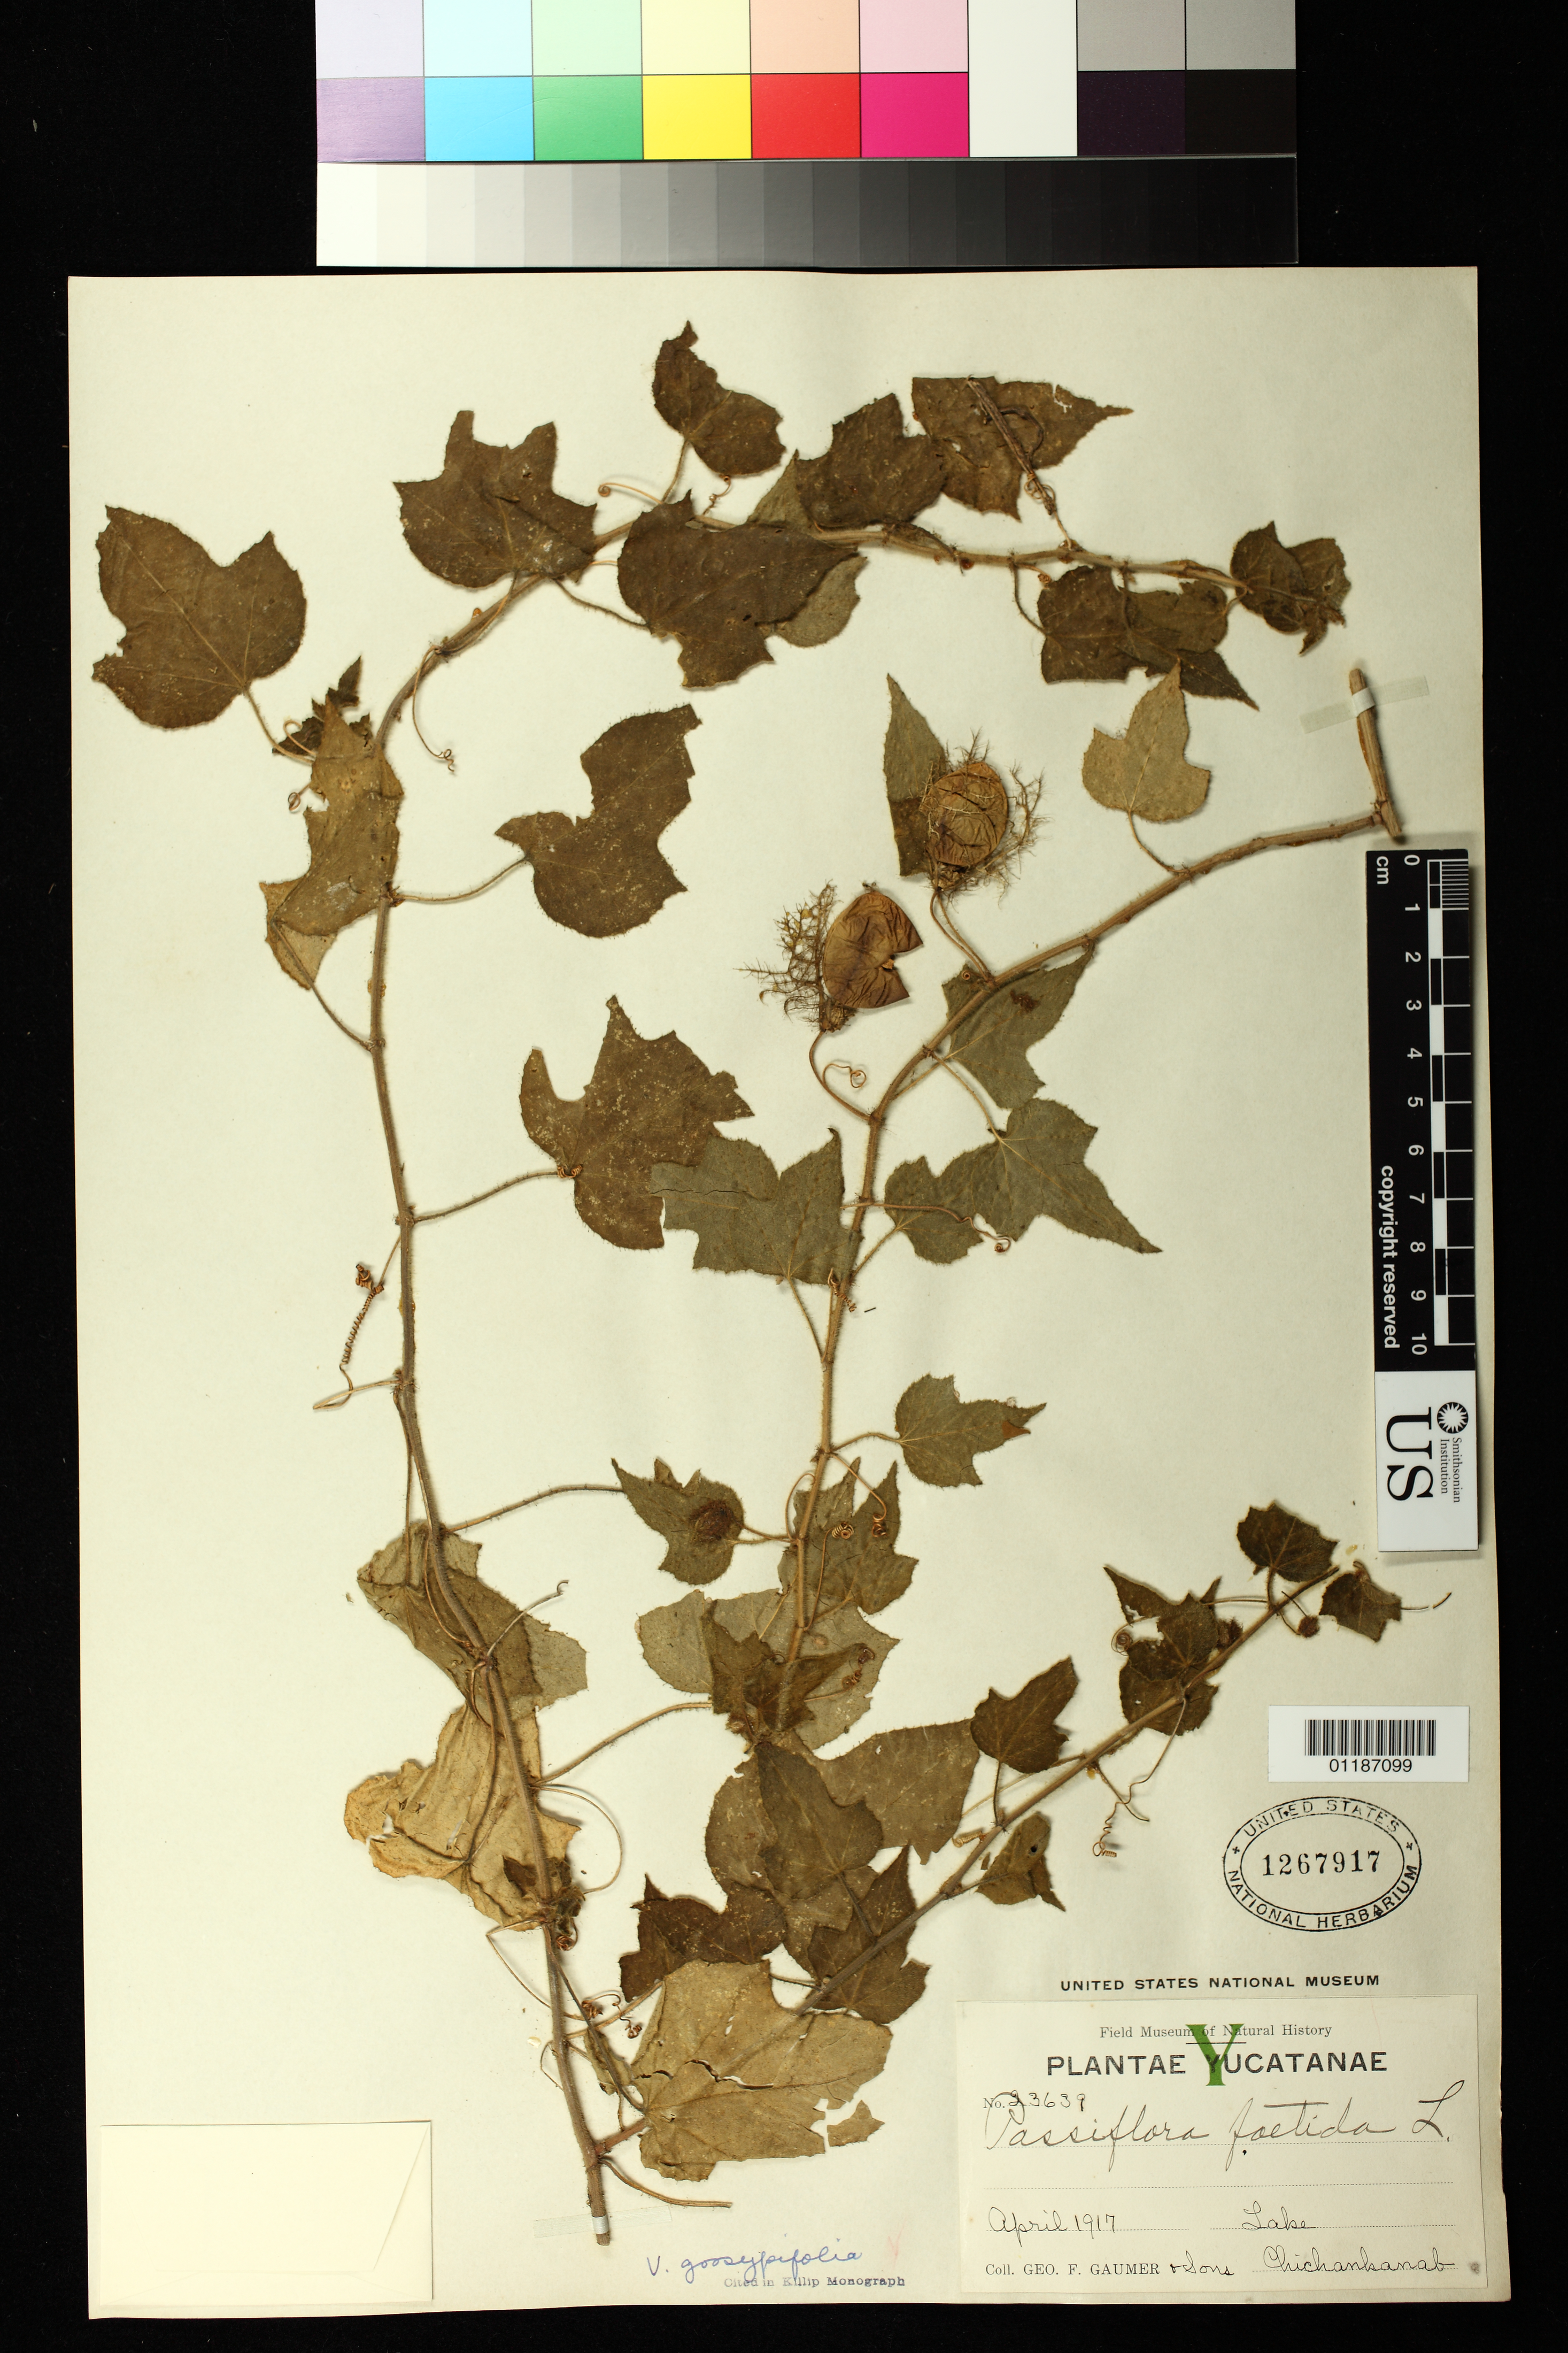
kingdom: Plantae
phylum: Tracheophyta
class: Magnoliopsida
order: Malpighiales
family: Passifloraceae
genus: Passiflora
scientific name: Passiflora foetida var. gossypiifolia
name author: (Desv.) Mast.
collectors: G. F. Gaumer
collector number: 23639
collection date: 1917-04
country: Mexico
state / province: Yucatán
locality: Lake Chichanhanab [Chichancanab]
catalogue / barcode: US 1267917